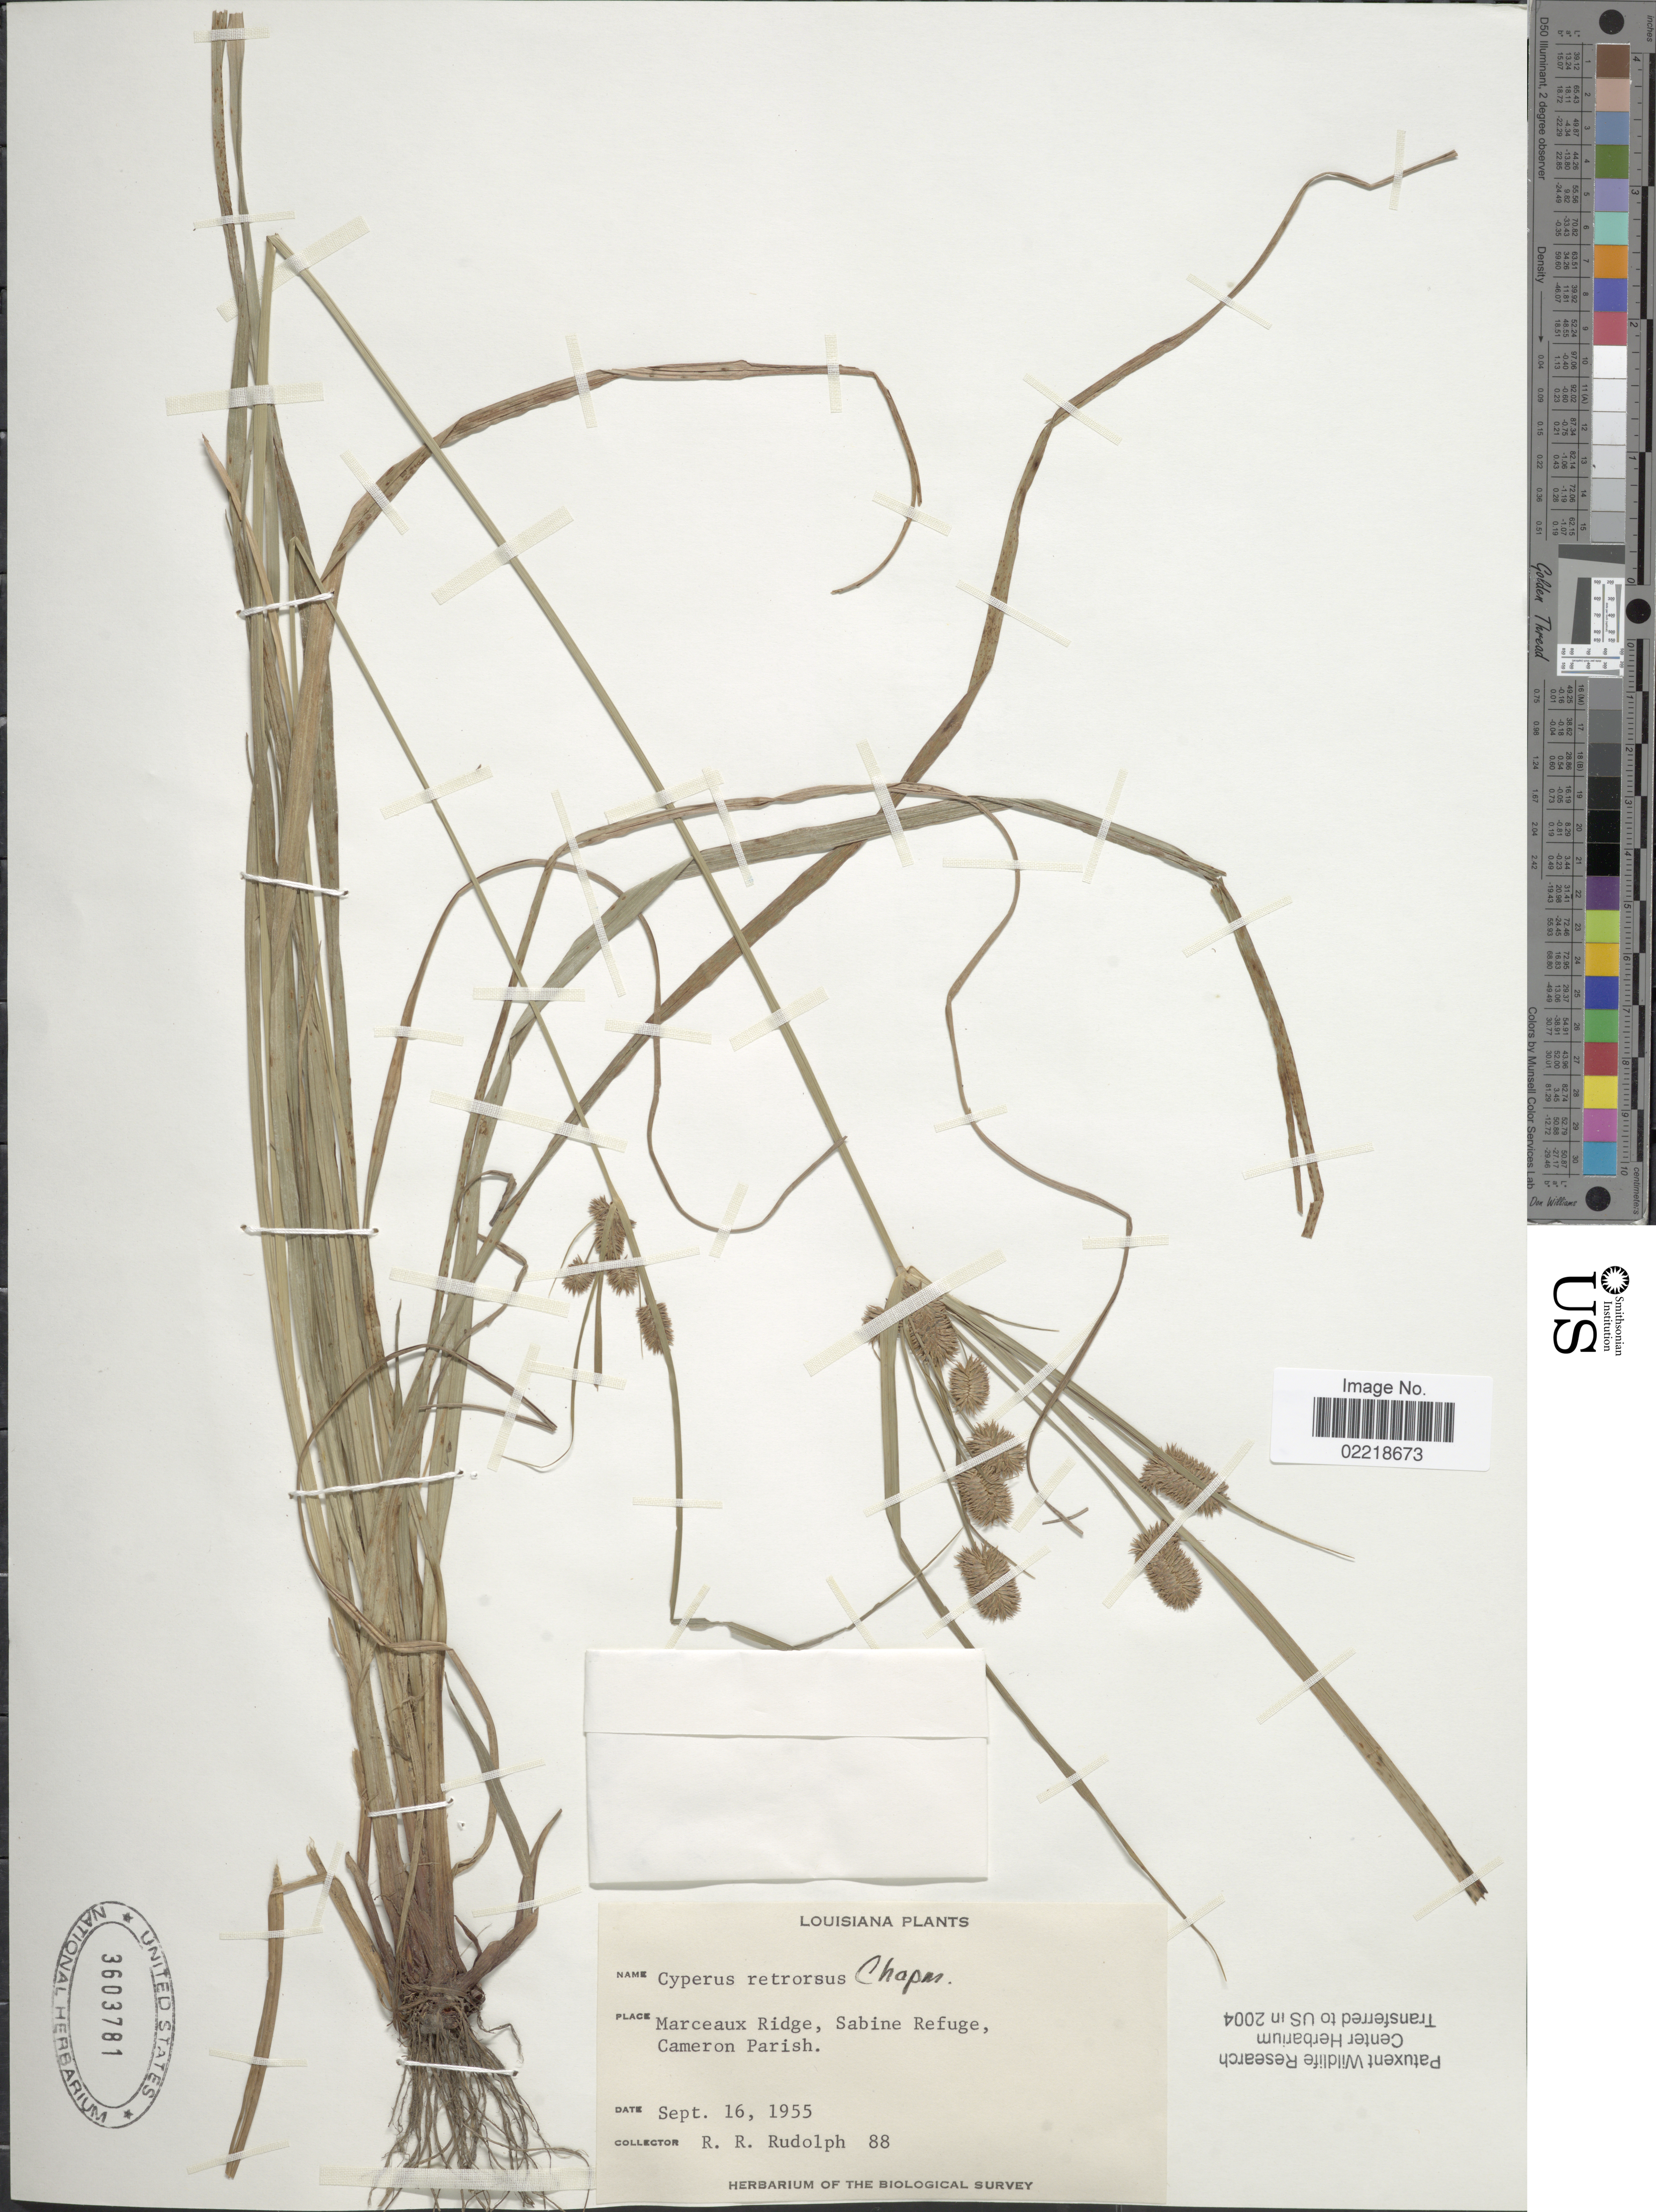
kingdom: Plantae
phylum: Tracheophyta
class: Liliopsida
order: Poales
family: Cyperaceae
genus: Cyperus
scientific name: Cyperus retrorsus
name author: Chapm.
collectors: R. Rudolph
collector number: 88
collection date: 1955-09-16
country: United States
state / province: Louisiana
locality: Marceaux Ridge, Sabine Refuge, Cameron Parish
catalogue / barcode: US 3603781